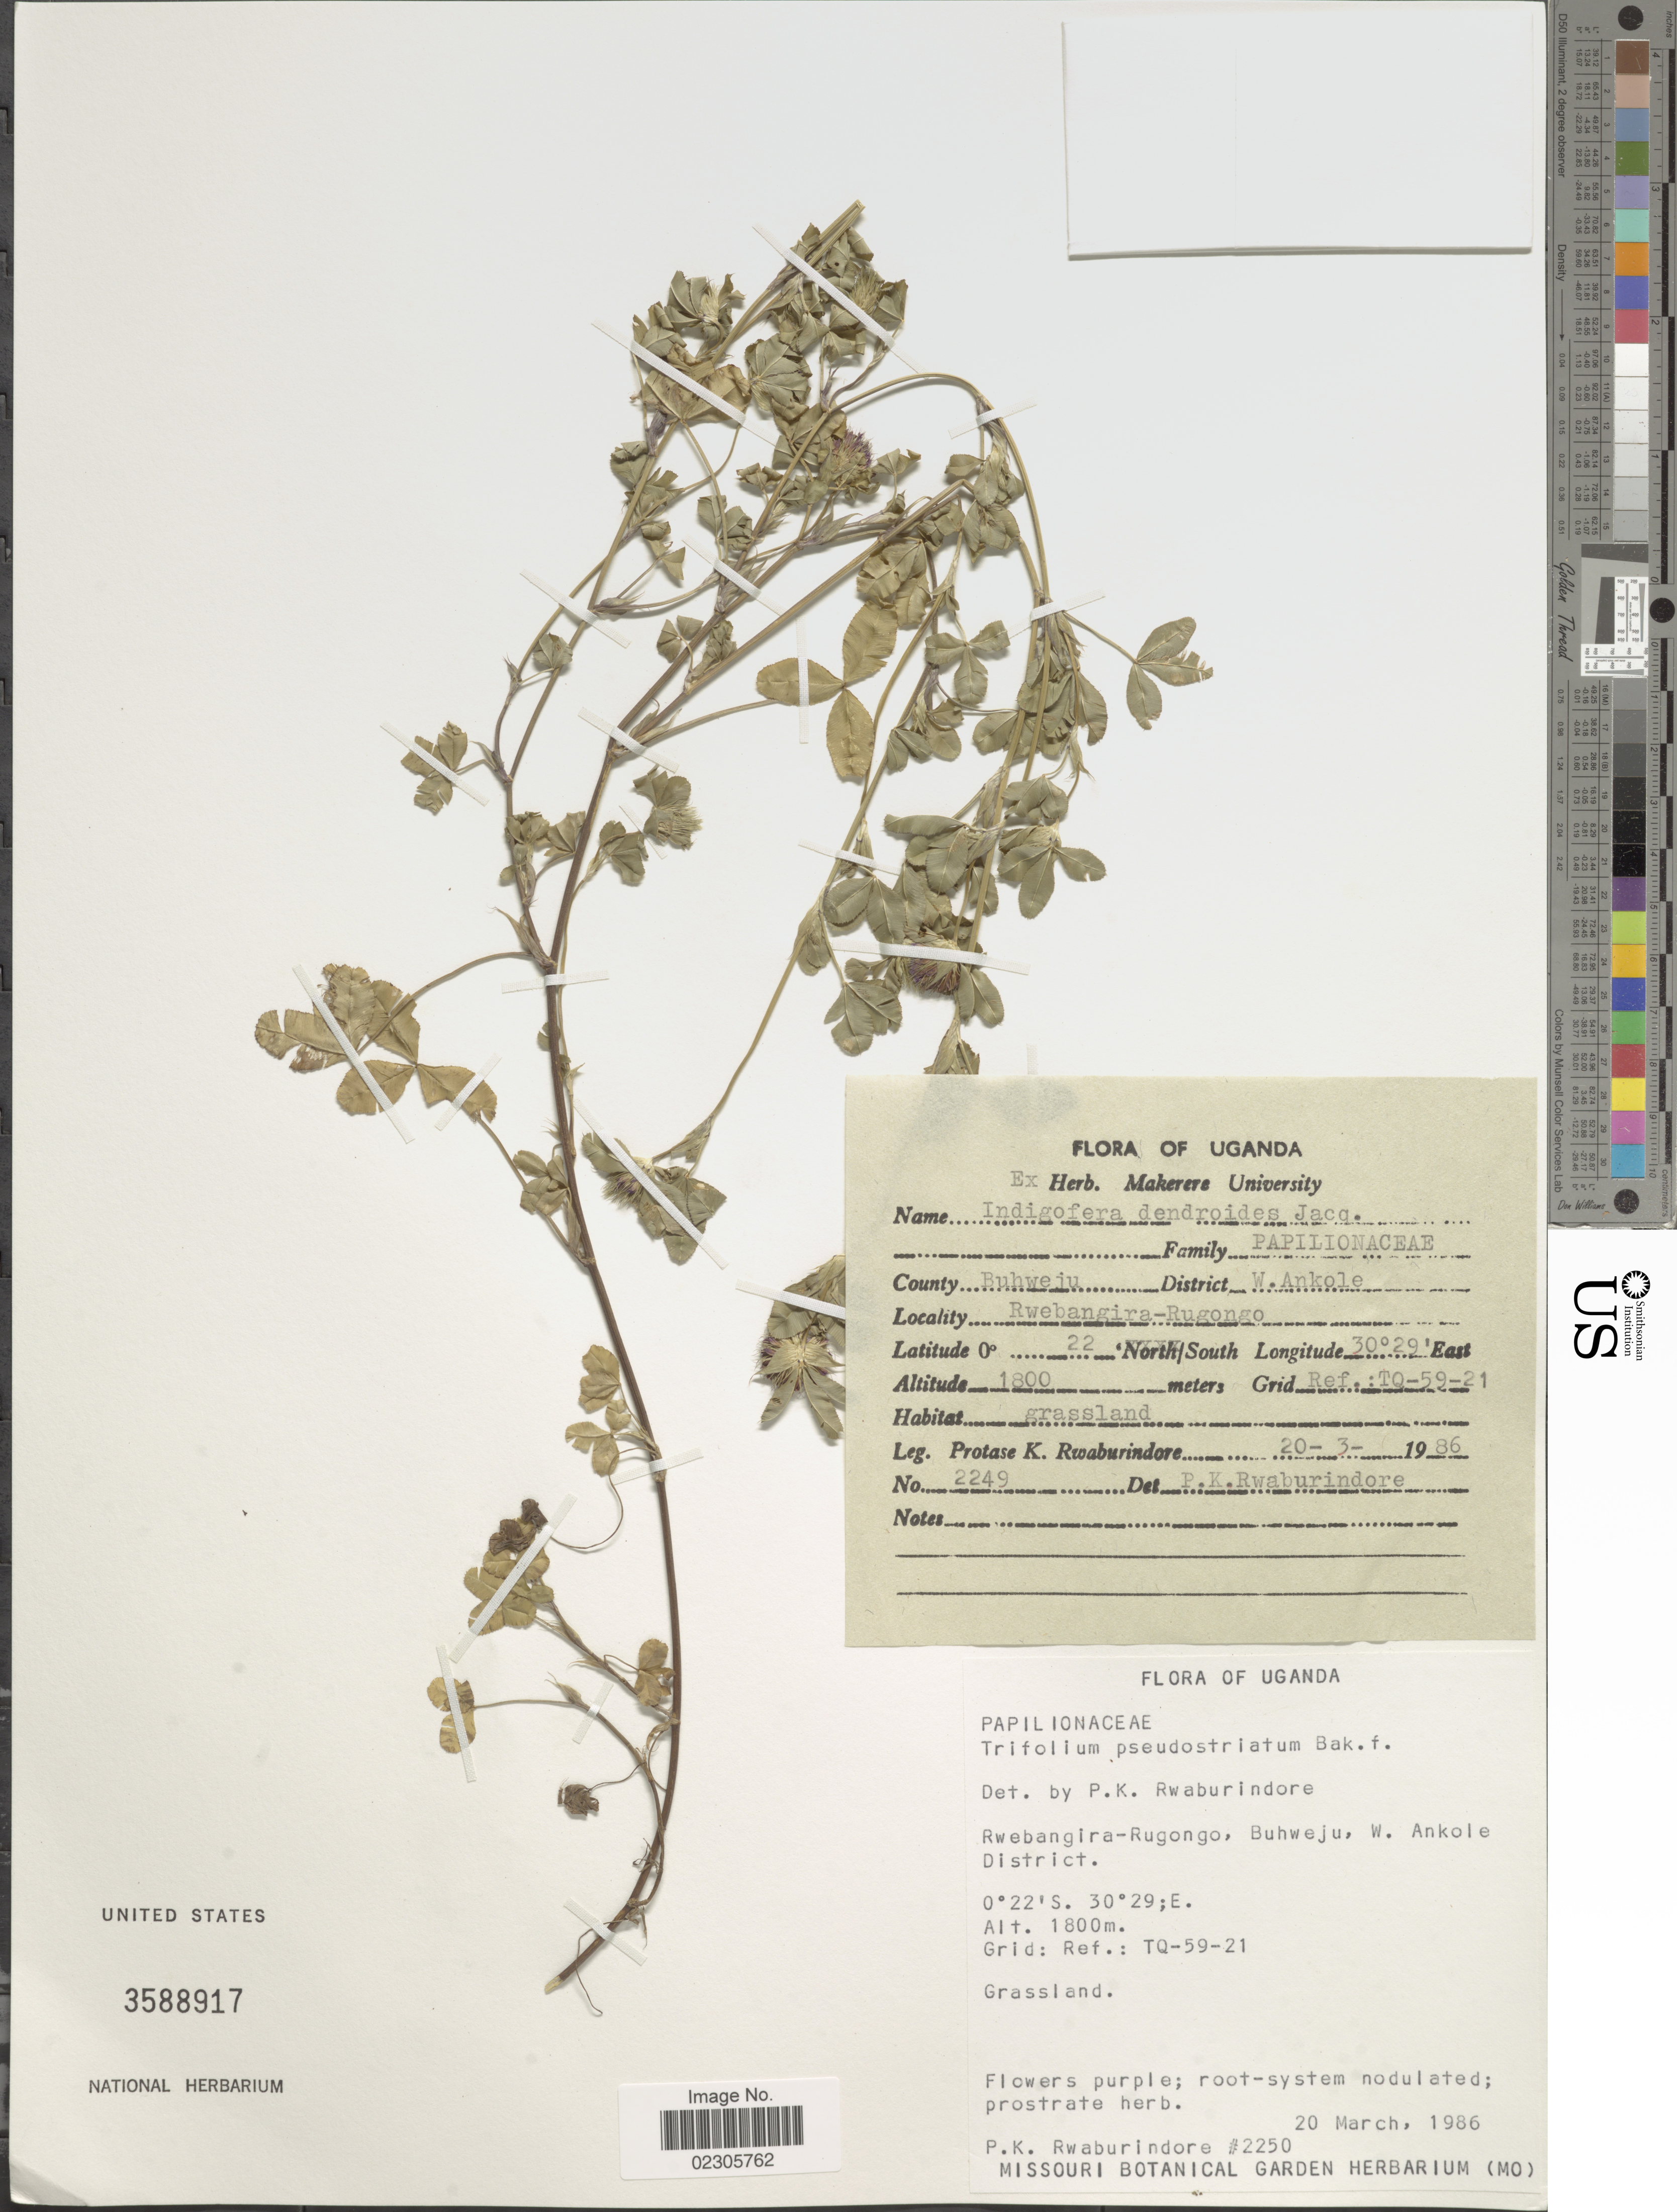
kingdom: Plantae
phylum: Tracheophyta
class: Magnoliopsida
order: Fabales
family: Fabaceae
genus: Trifolium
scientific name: Trifolium pseudostriatum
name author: Baker f.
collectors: P. Rwaburindore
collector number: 2250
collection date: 1986-03-20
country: Uganda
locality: Rwebangira-Rugongo, Buhweju, W. Ankole District, Grid: Ref.: TQ-59-21 [unsure placement]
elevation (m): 1800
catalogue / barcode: US 3588917